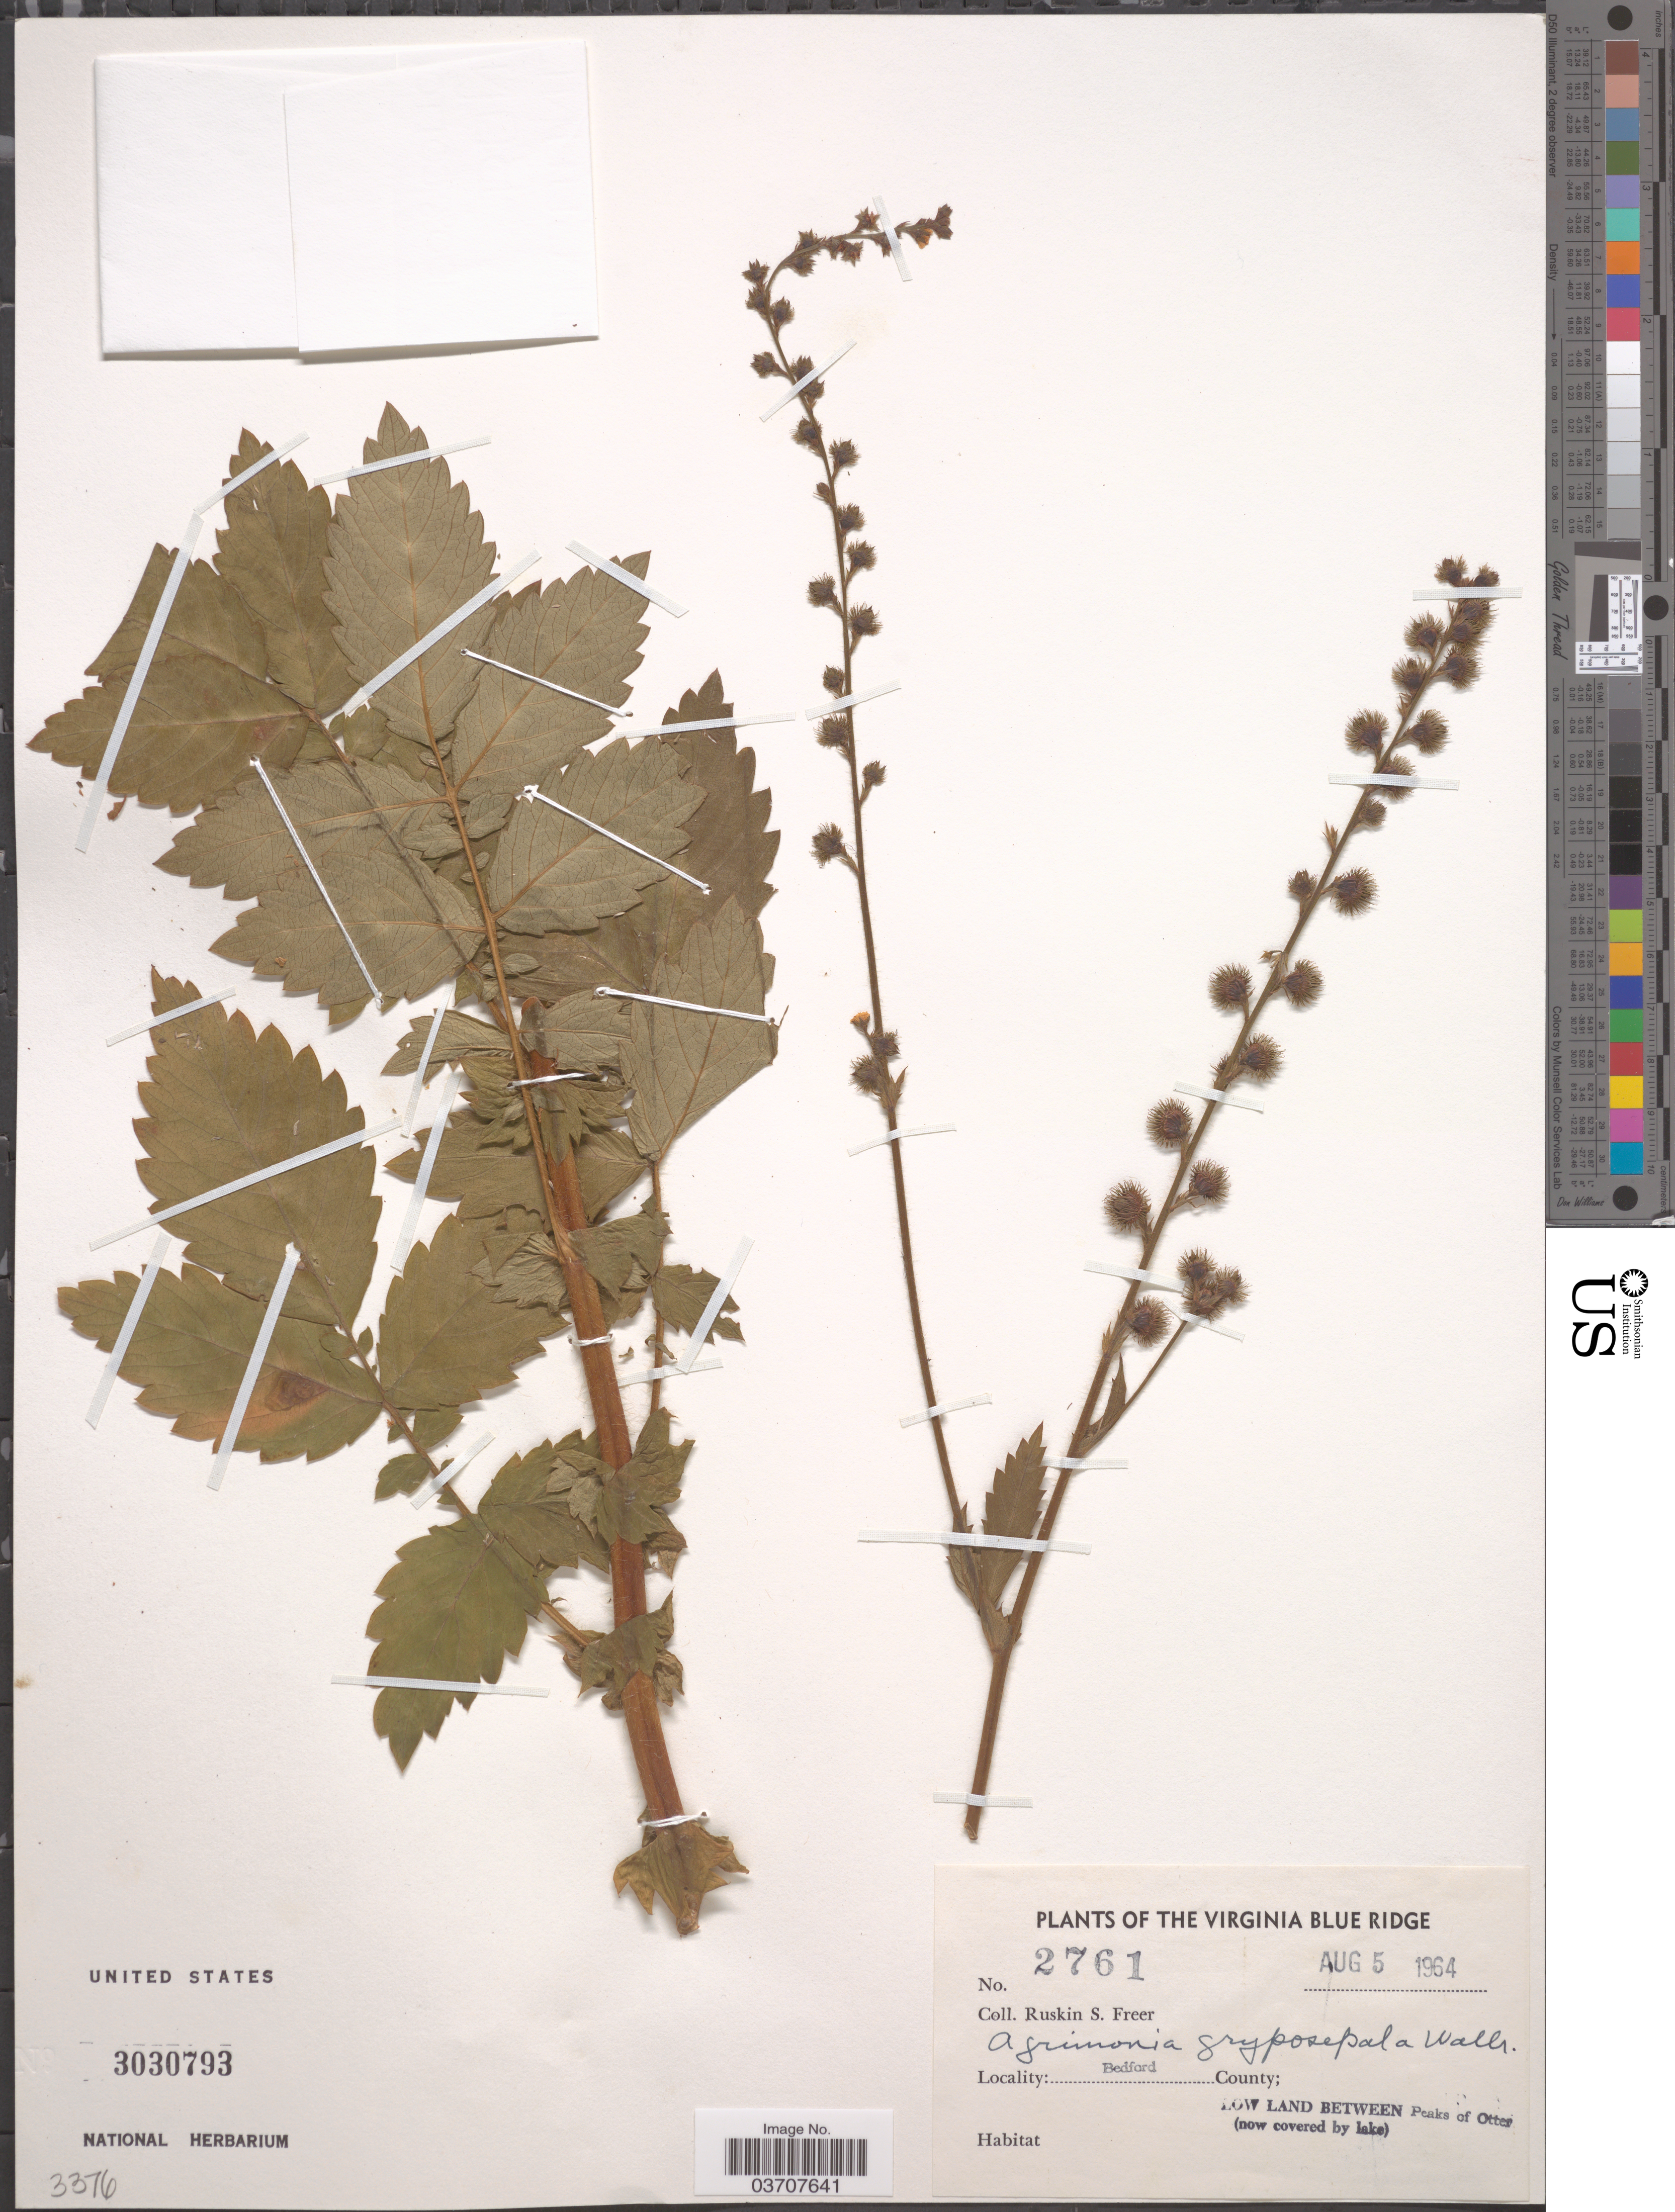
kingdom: Plantae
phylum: Tracheophyta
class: Magnoliopsida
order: Rosales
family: Rosaceae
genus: Agrimonia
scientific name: Agrimonia gryposepala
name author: Wallr.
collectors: R. Freer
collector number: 2761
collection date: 1964-08-05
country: United States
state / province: Virginia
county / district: Bedford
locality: The Virginia Blue Ridge. Bedford County. Lowland between Peaks and Otter (now covered by lake).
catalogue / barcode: US 3030793